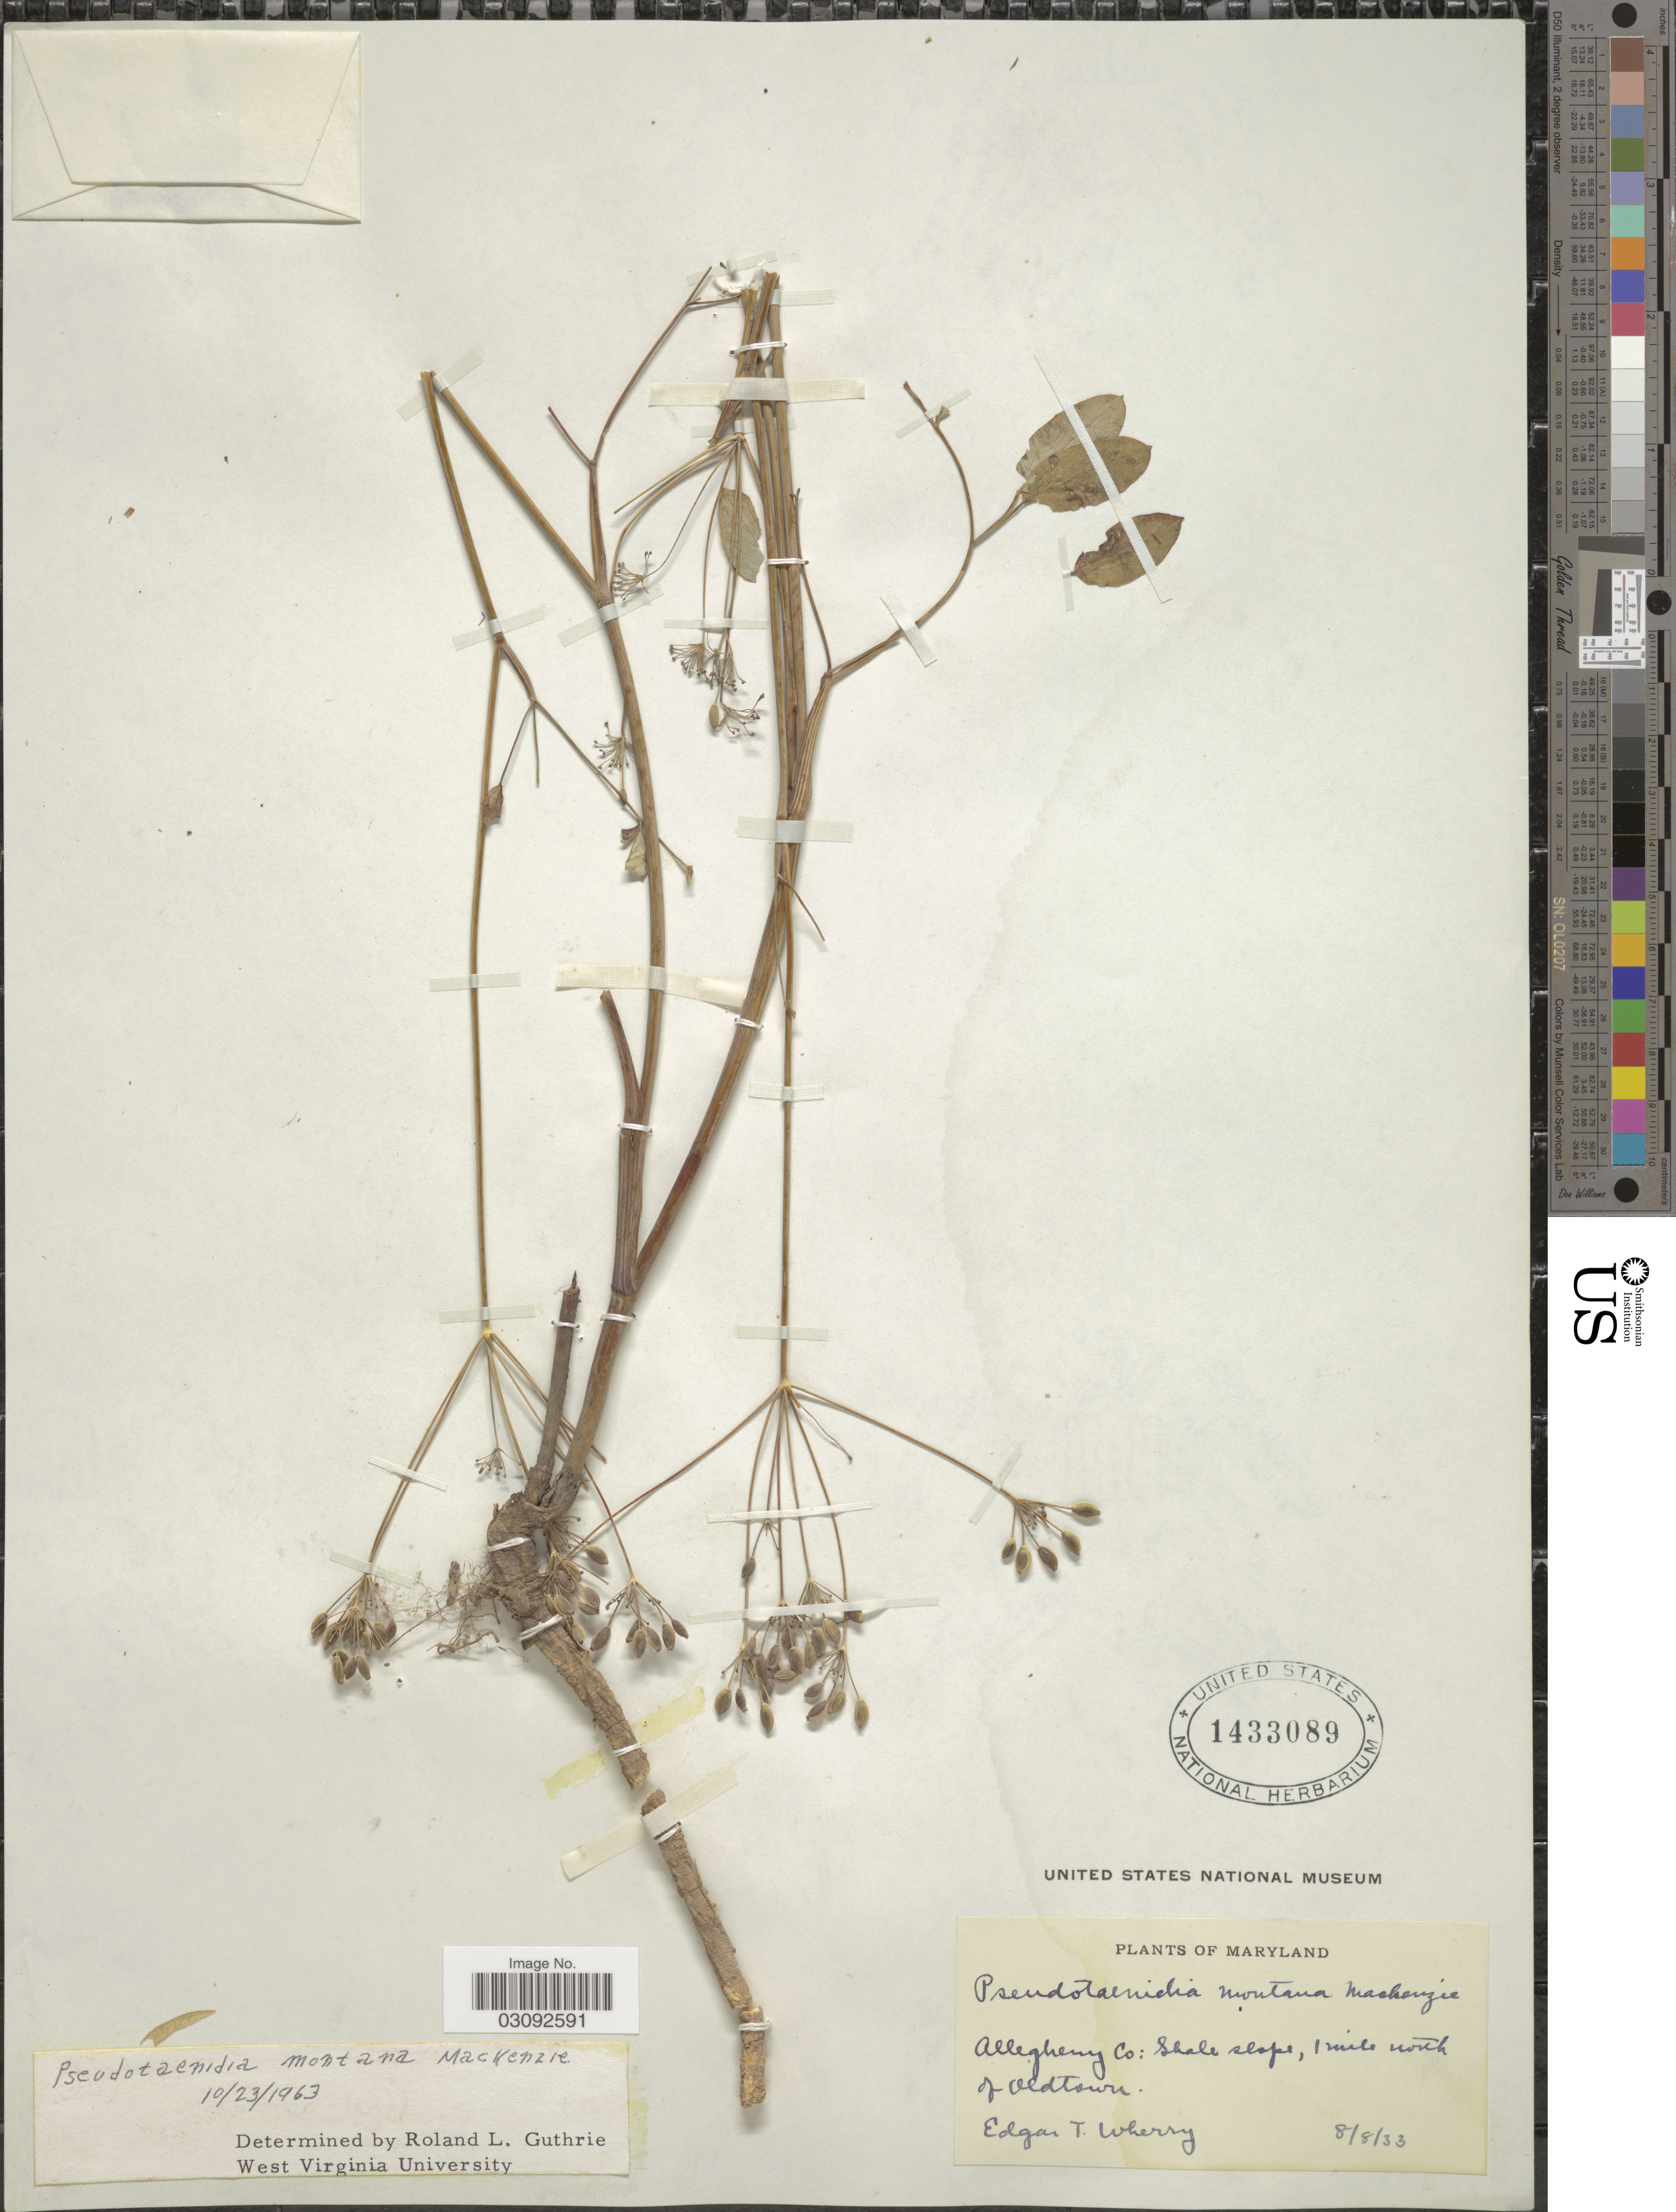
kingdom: Plantae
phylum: Tracheophyta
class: Magnoliopsida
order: Apiales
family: Apiaceae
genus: Pseudotaenidia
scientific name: Pseudotaenidia montana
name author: Mack.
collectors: E. T. Wherry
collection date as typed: Transcribed d/m/y: 8/8/33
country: United States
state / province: Maryland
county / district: Allegany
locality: Allegheny Co: Shale slope, 1 mile south of Oldtown.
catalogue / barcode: US 1433089